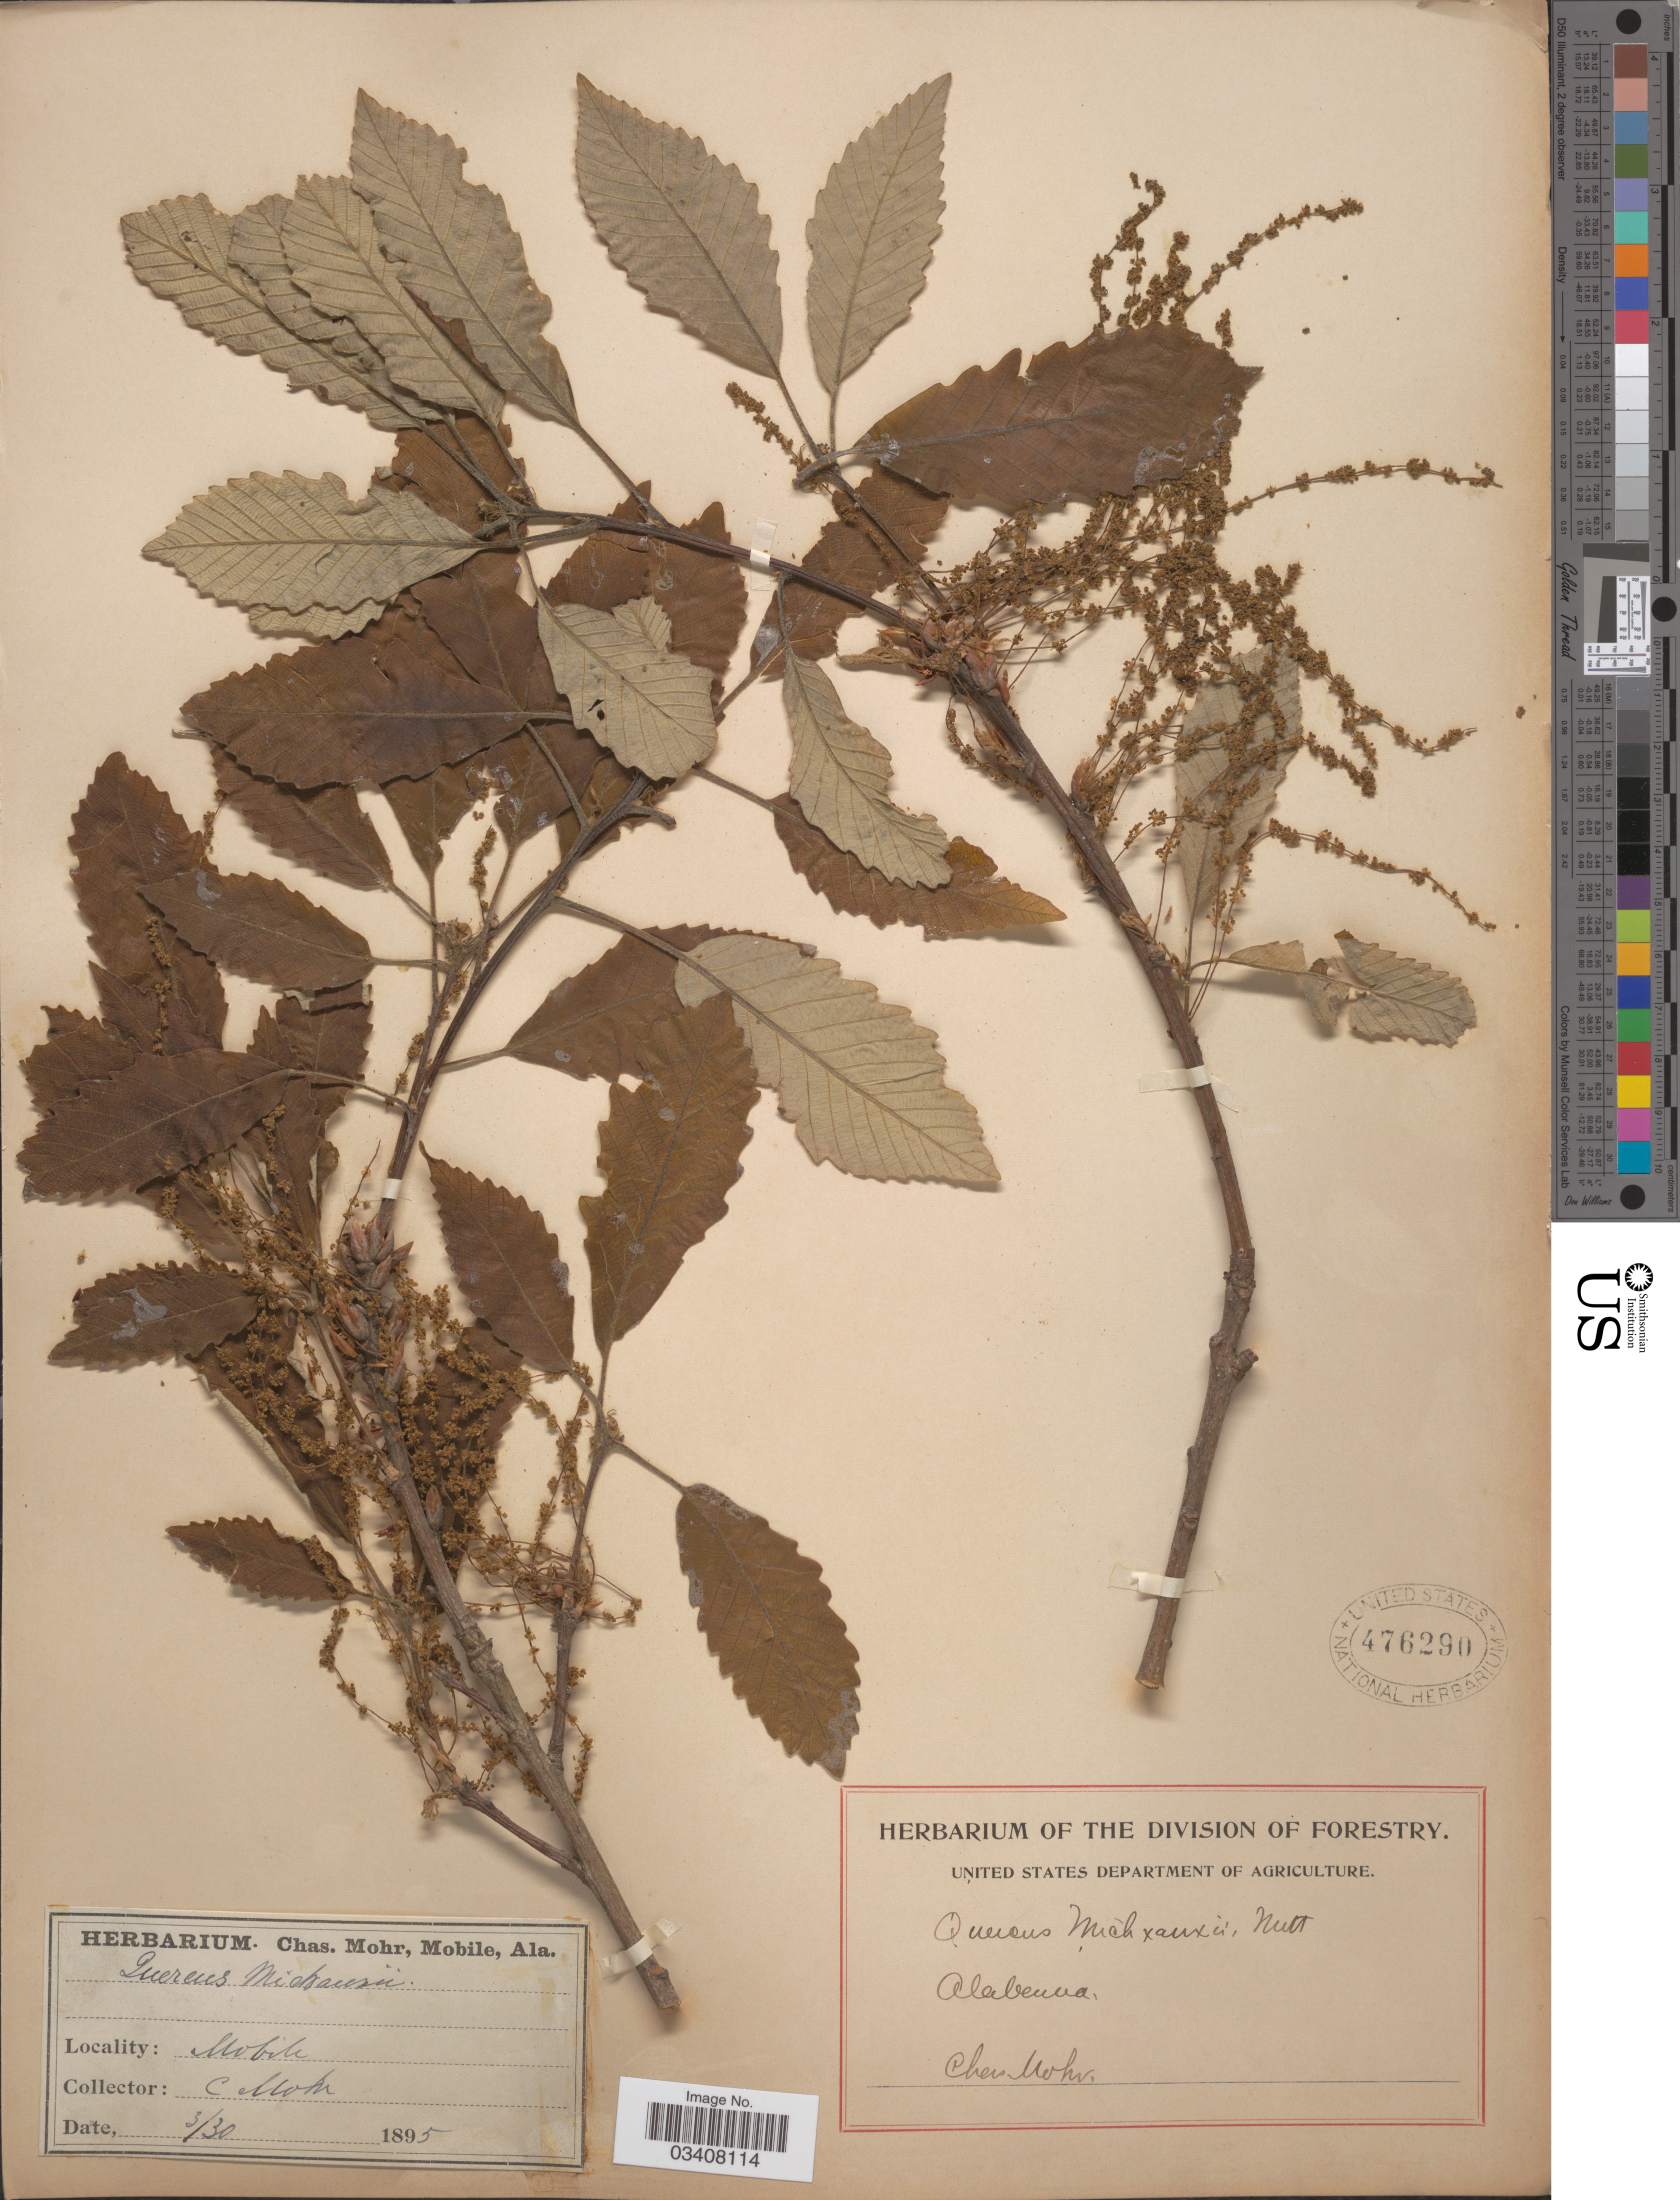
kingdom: Plantae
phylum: Tracheophyta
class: Magnoliopsida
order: Fagales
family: Fagaceae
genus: Quercus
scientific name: Quercus prinus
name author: L.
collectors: Mohr, C. T. (herbarium)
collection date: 1895-03-30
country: United States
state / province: Alabama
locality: Mobile.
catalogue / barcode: US 476290